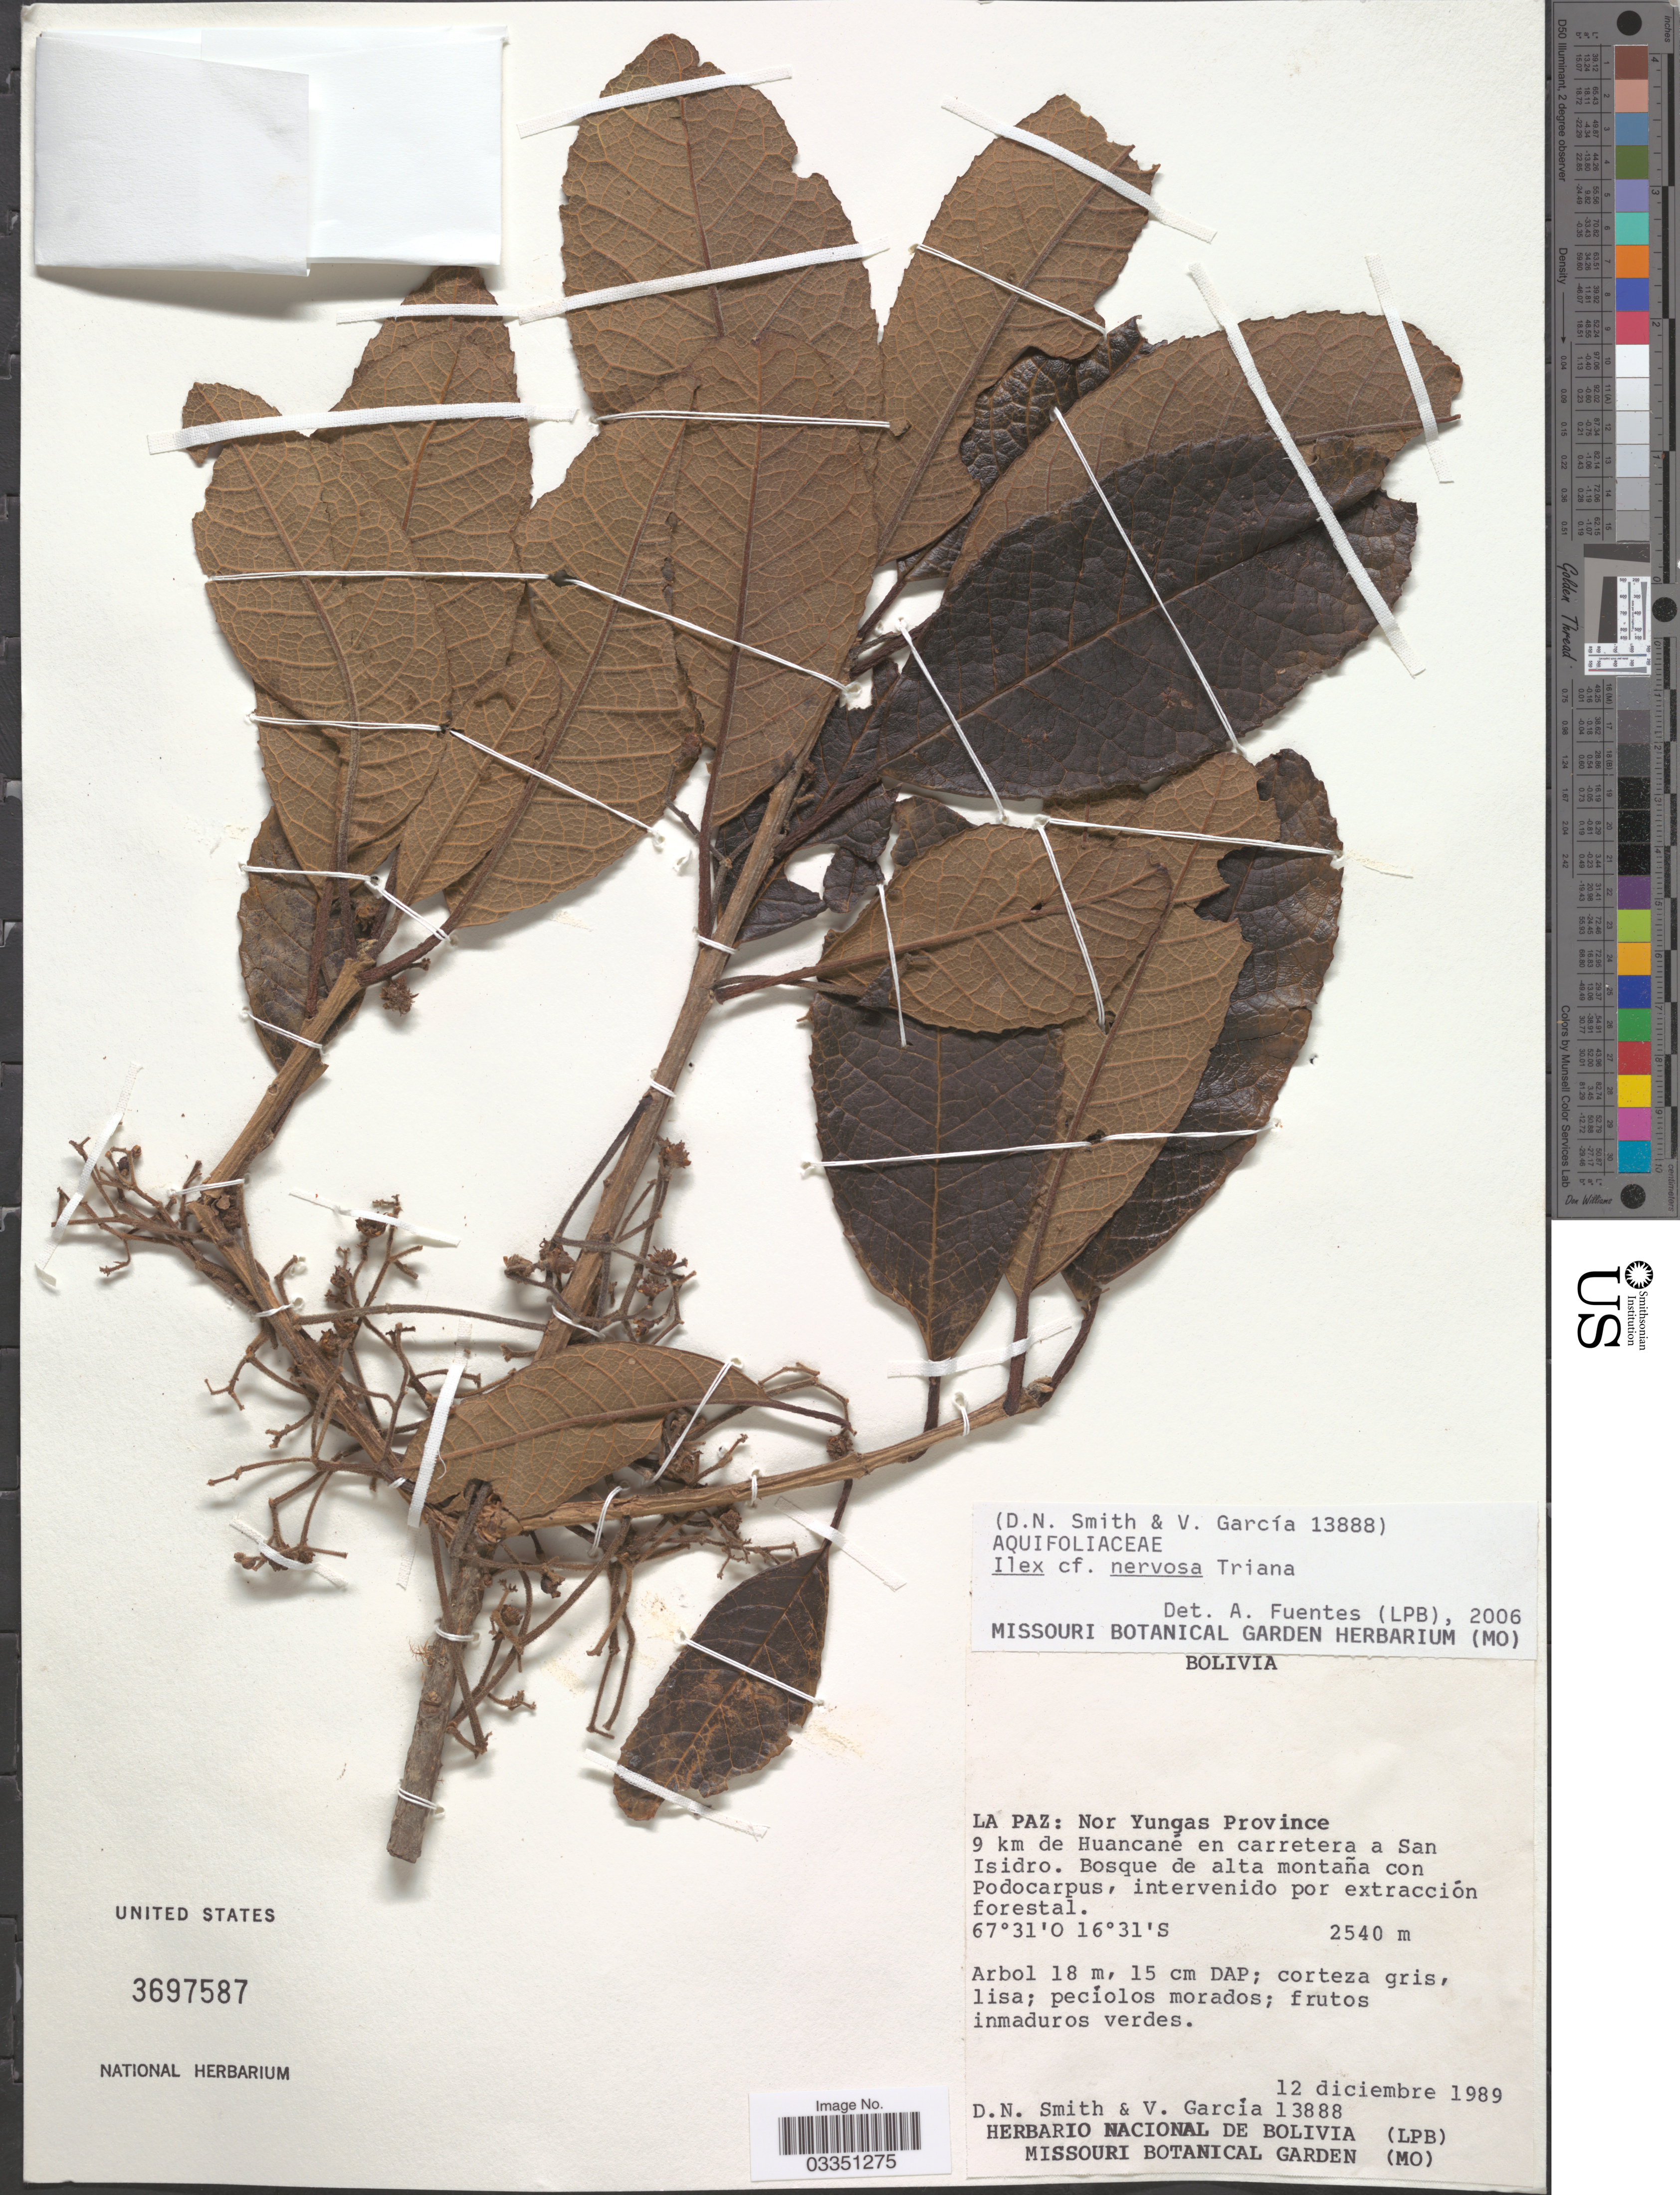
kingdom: Plantae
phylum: Tracheophyta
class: Magnoliopsida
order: Aquifoliales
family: Aquifoliaceae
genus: Ilex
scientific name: Ilex nervosa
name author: Triana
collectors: D. Smith & V. Garcia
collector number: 13888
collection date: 1989-12-12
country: Bolivia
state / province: La Paz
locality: Nor Yungas Province. 9 km de Huancané en carretera a San Isidro.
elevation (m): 2540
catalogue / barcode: US 3697587